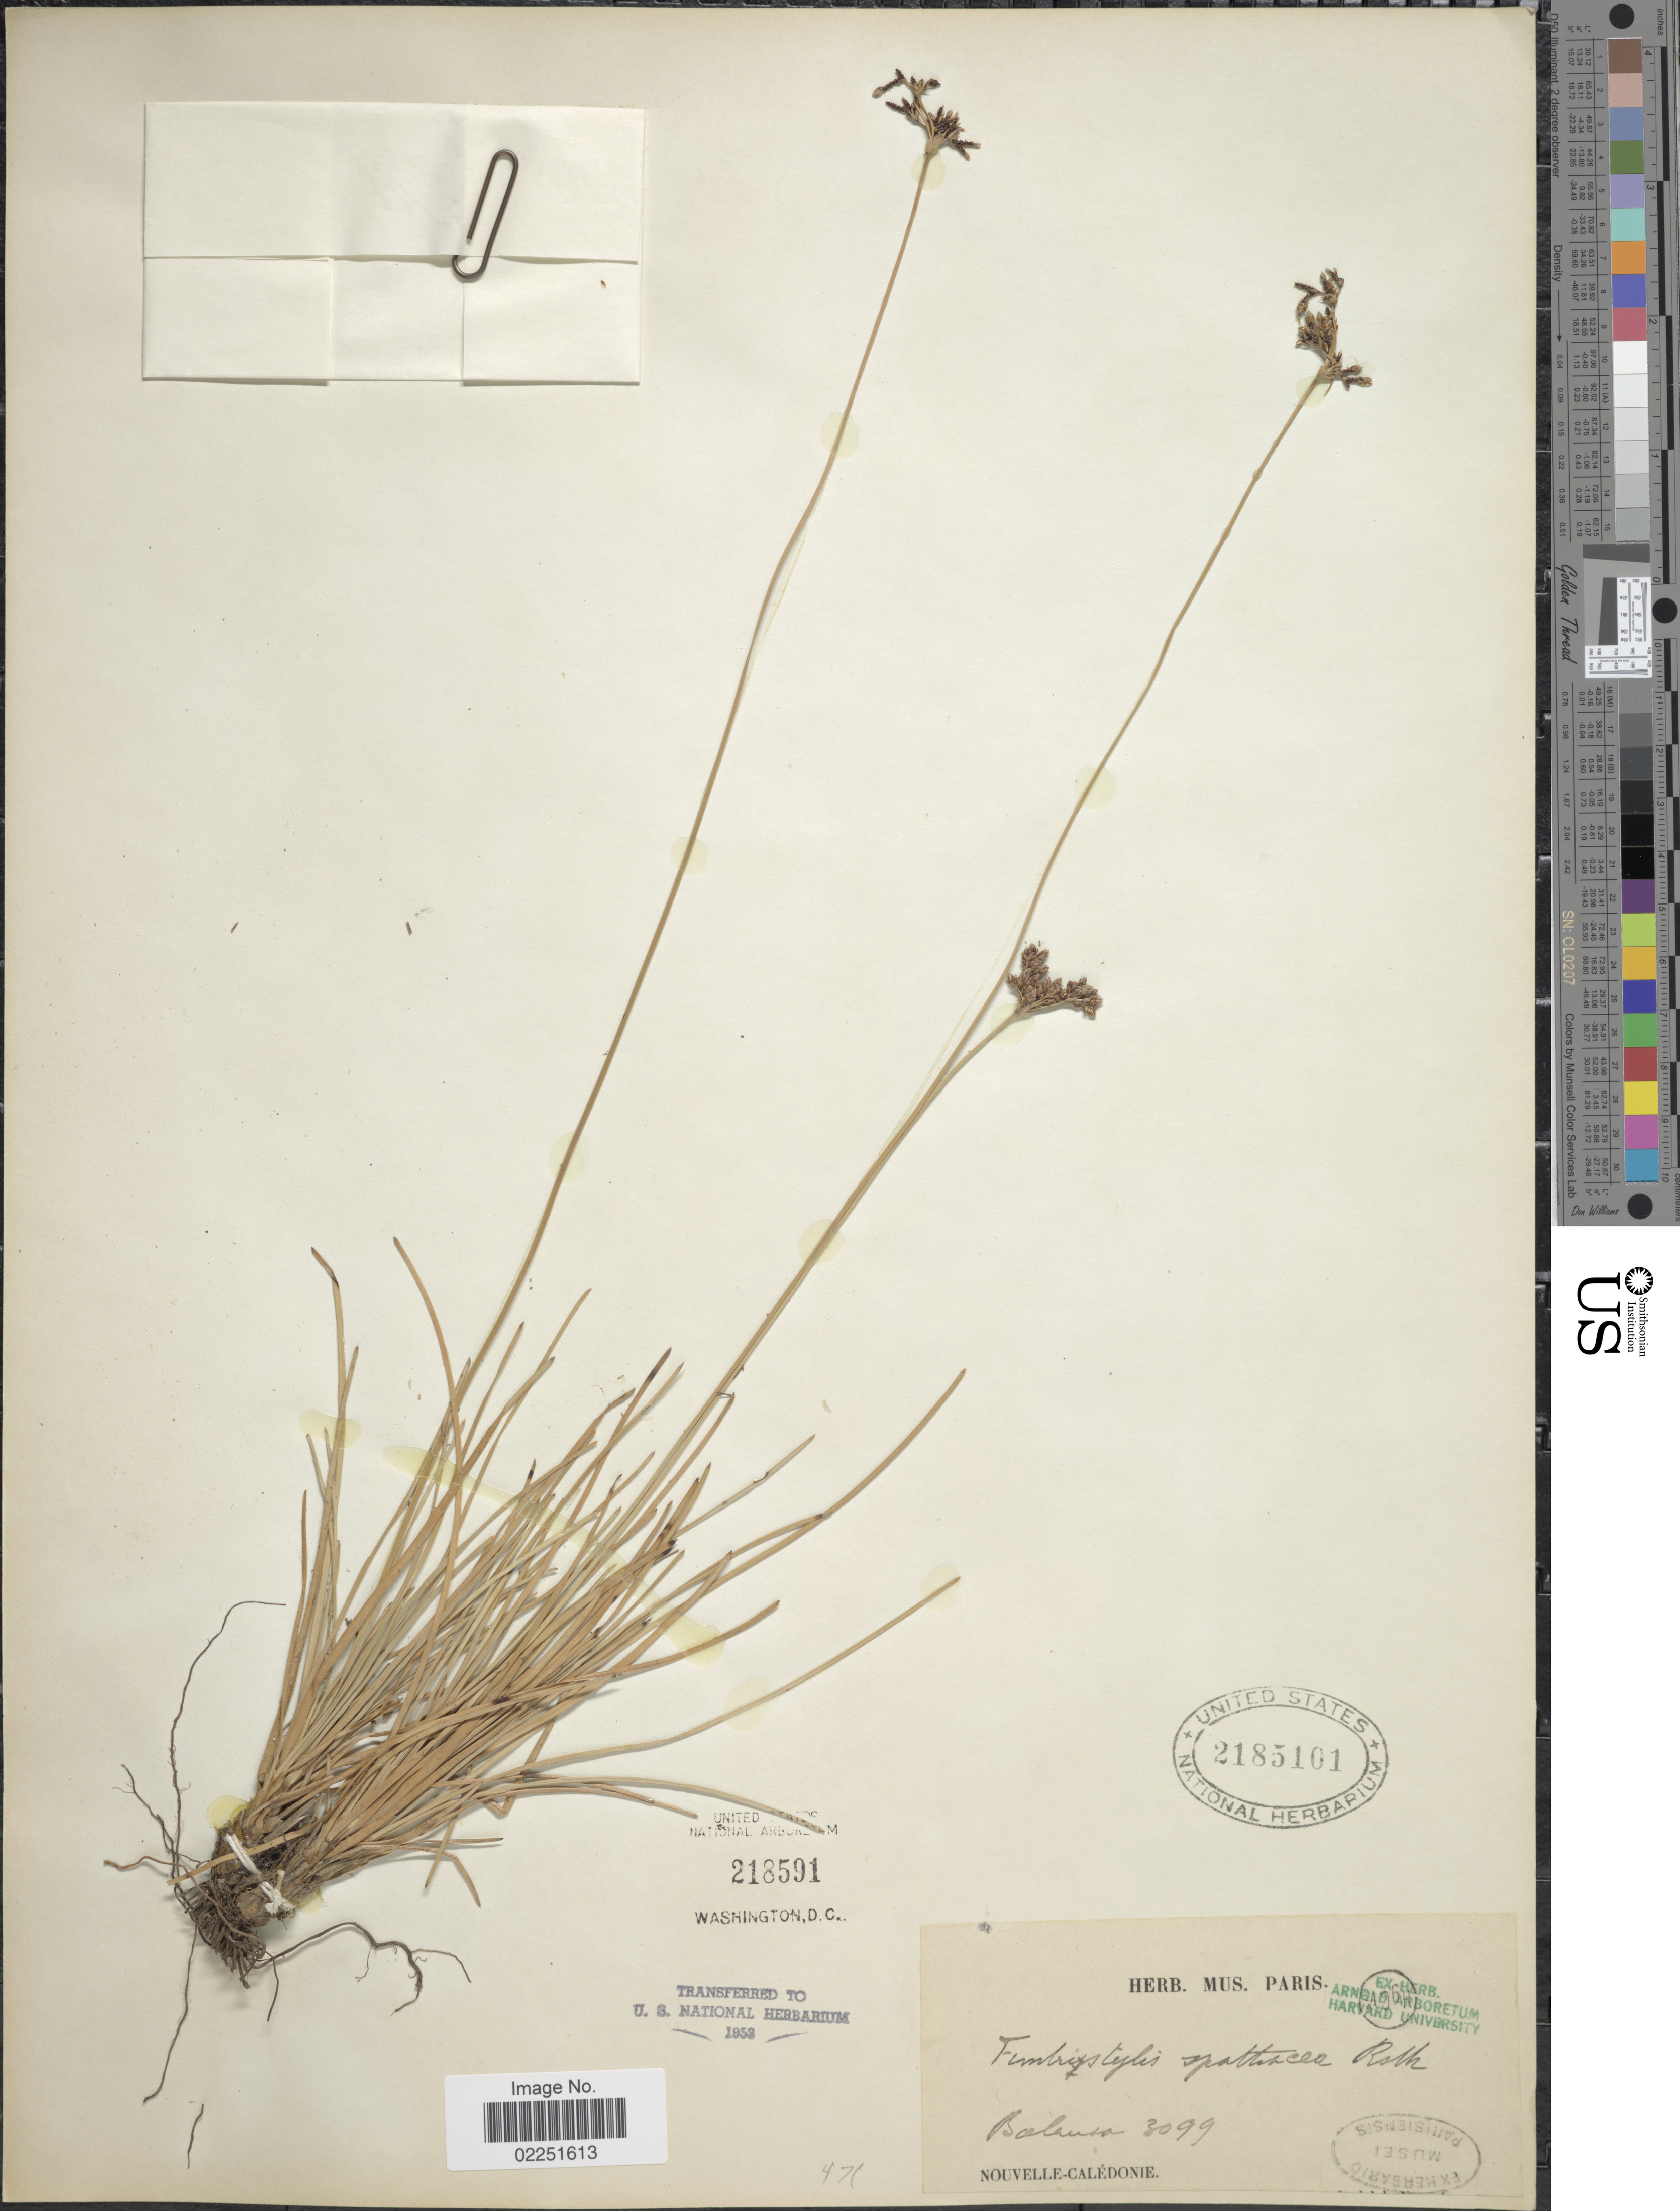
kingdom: Plantae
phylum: Tracheophyta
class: Liliopsida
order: Poales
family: Cyperaceae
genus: Fimbristylis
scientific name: Fimbristylis cymosa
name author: R. Br.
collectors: -. Balansa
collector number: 3099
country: New Caledonia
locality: Nouvelle- Caledonie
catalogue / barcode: US 2185101